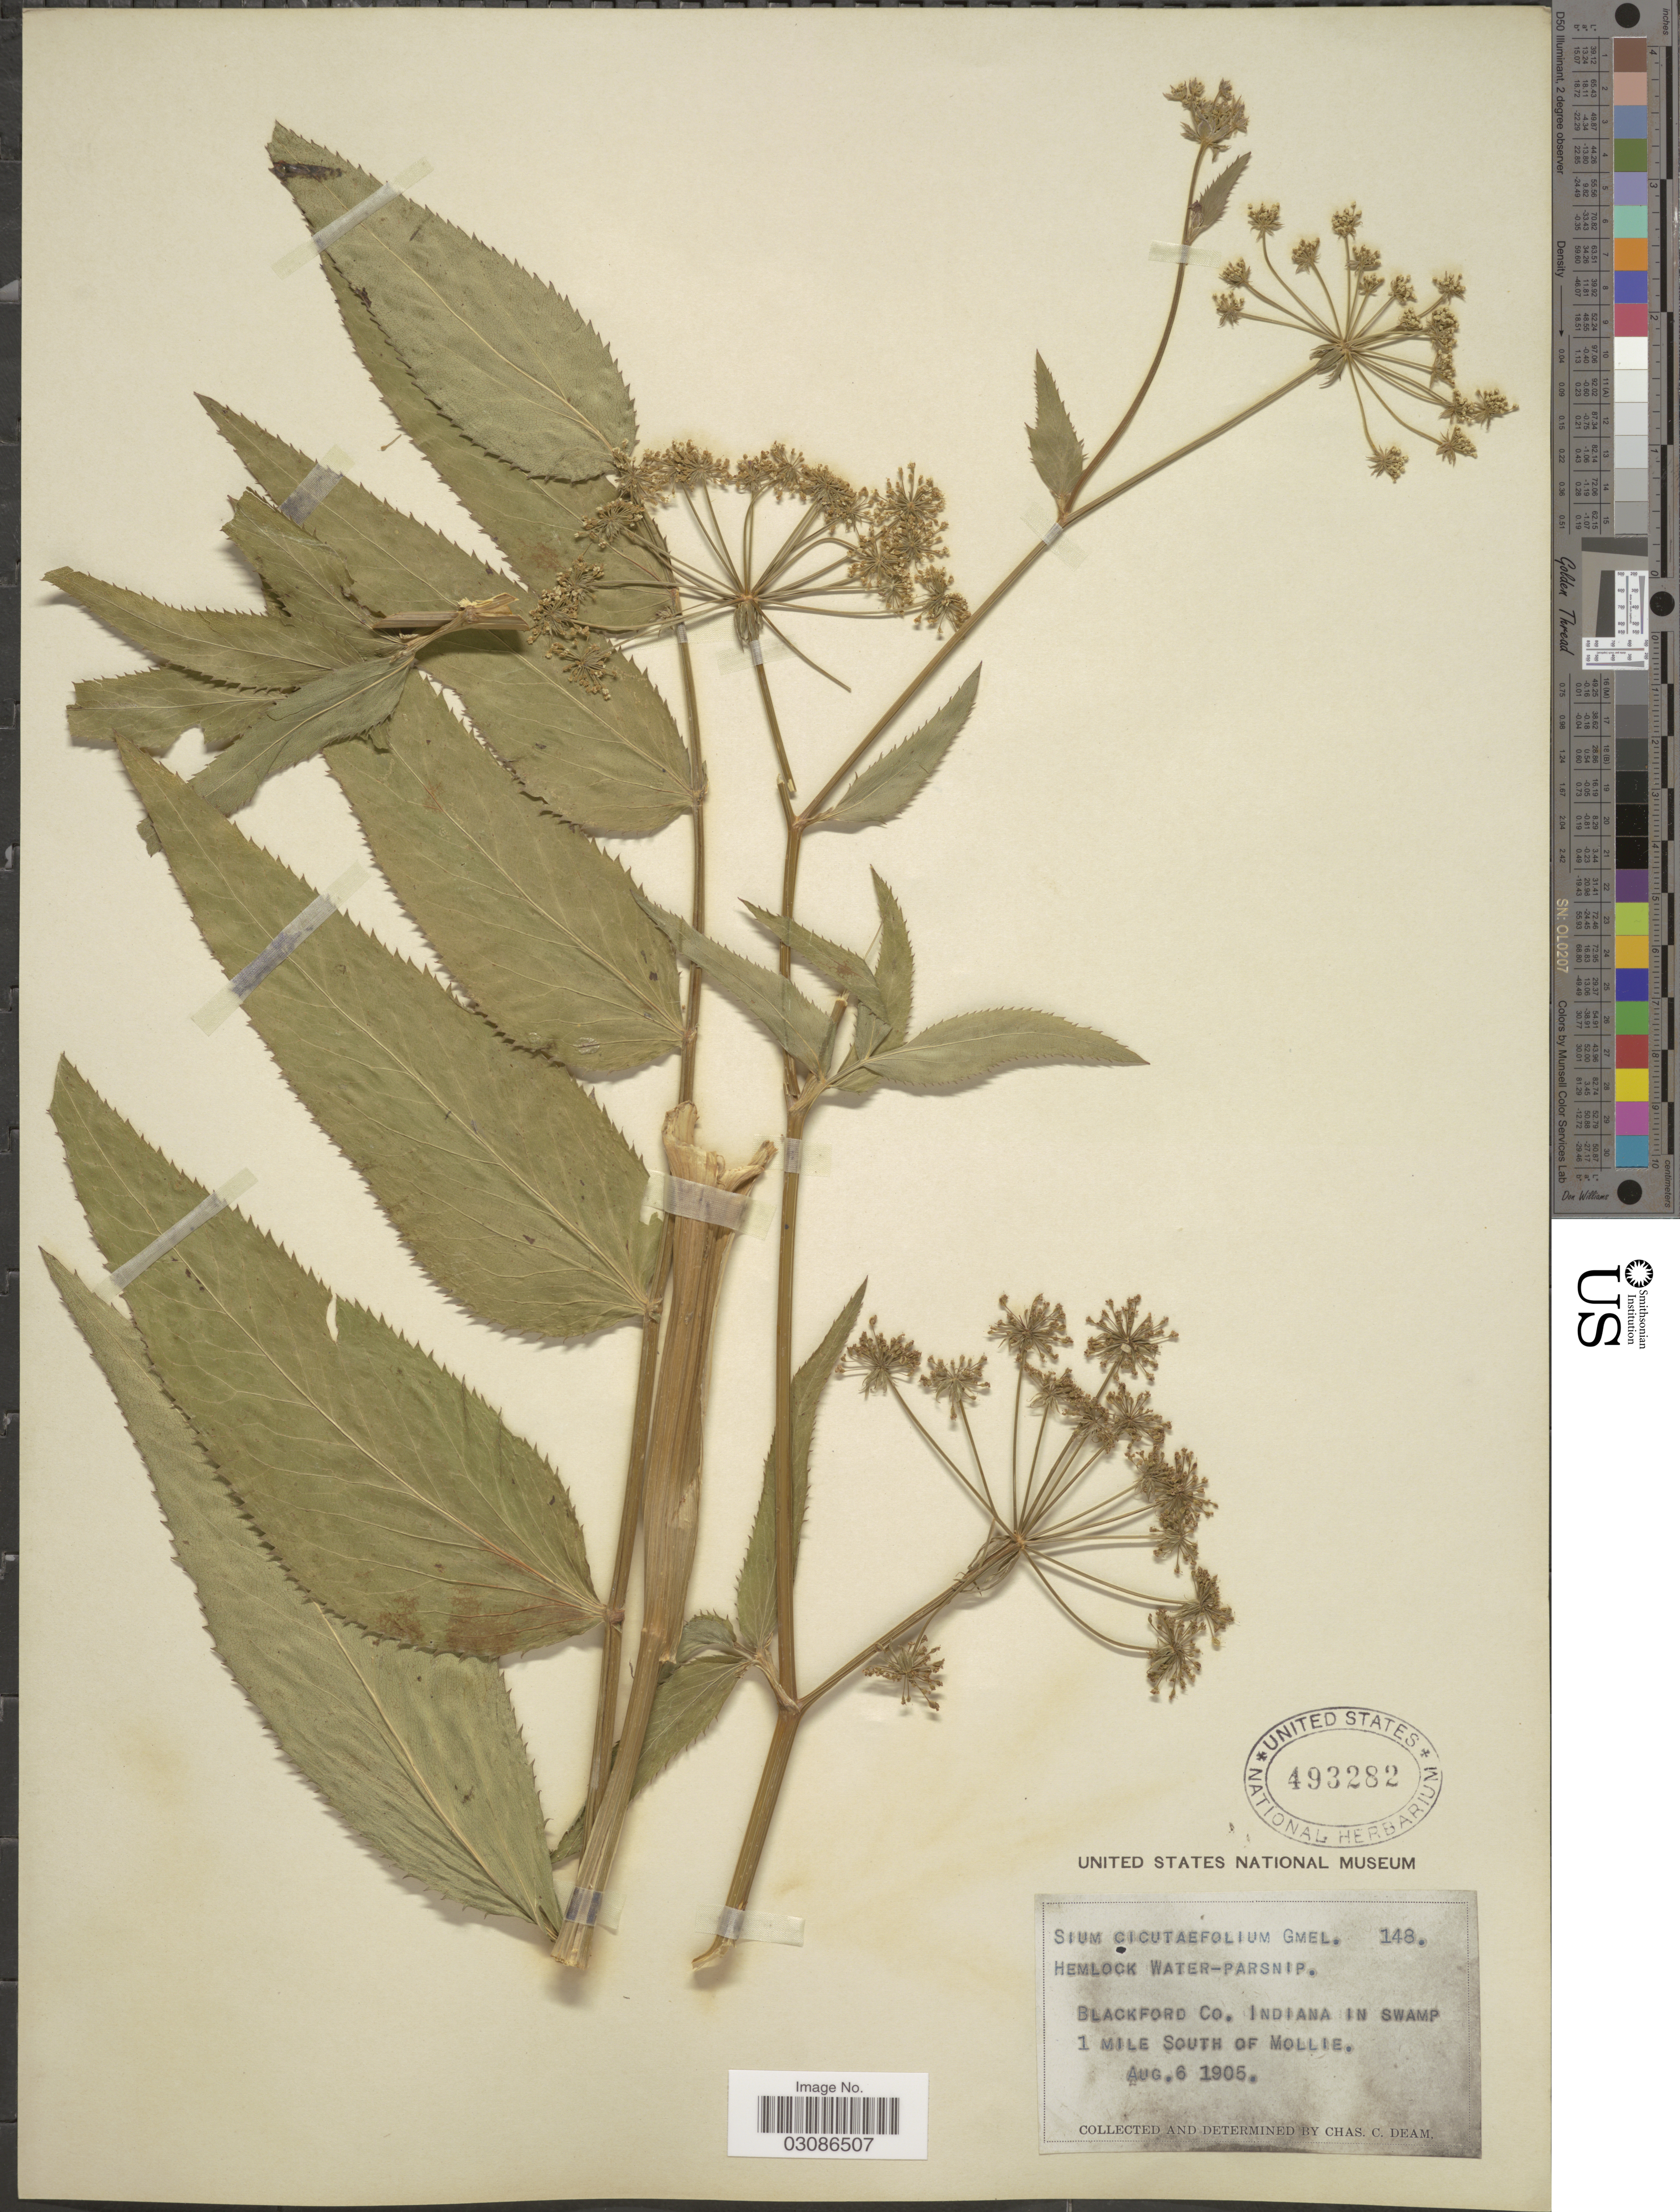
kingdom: Plantae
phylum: Tracheophyta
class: Magnoliopsida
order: Apiales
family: Apiaceae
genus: Sium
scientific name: Sium suave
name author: Walter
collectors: C. C. Deam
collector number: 148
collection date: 1905-08-06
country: United States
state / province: Indiana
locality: Blackford Co., Indiana in swamp 1 mile South of Mollie.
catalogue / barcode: US 493282